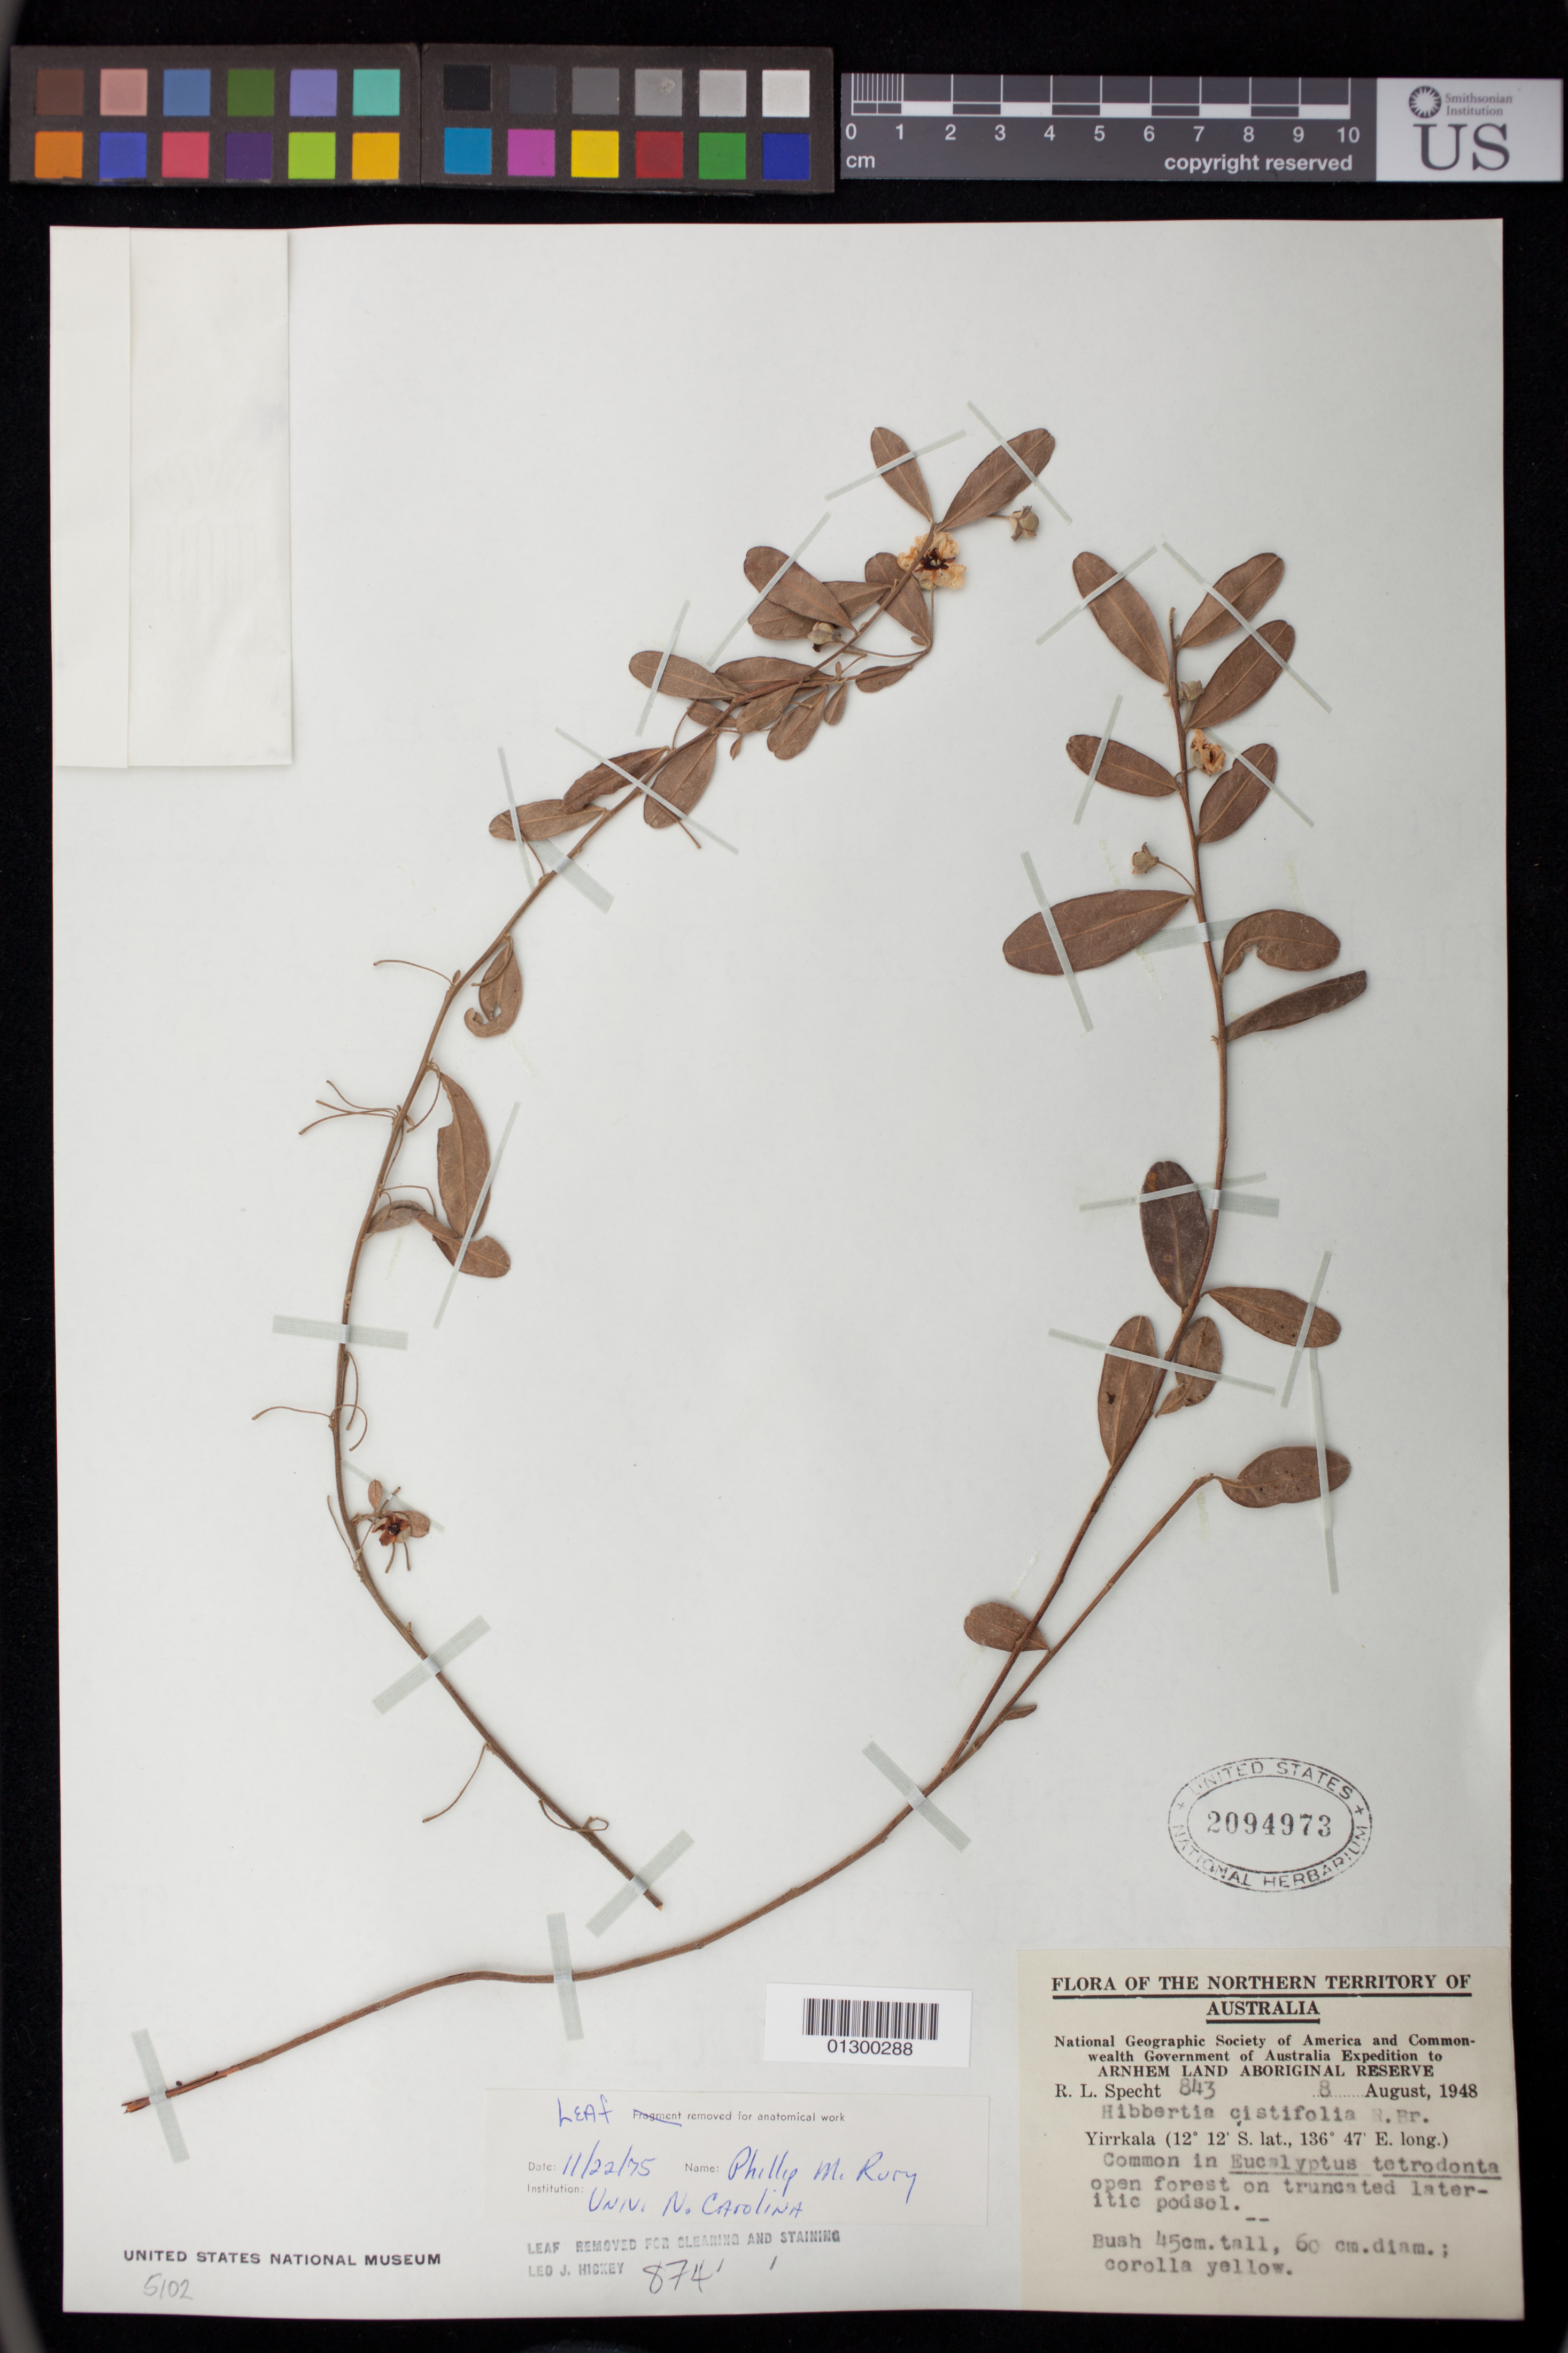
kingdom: Plantae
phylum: Tracheophyta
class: Magnoliopsida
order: Dilleniales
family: Dilleniaceae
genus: Hibbertia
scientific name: Hibbertia cistifolia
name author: R. Br. ex DC.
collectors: R. L. Specht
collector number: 843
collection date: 1948-08-08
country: Australia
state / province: Northern Territory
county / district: East Arnhem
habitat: Common in Eucalyptus tetrodonta open forest on truncated lateritic podsol.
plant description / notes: Bush 45 cm. tall, 60 cm. diam.; corolla yellow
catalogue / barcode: US 2094973